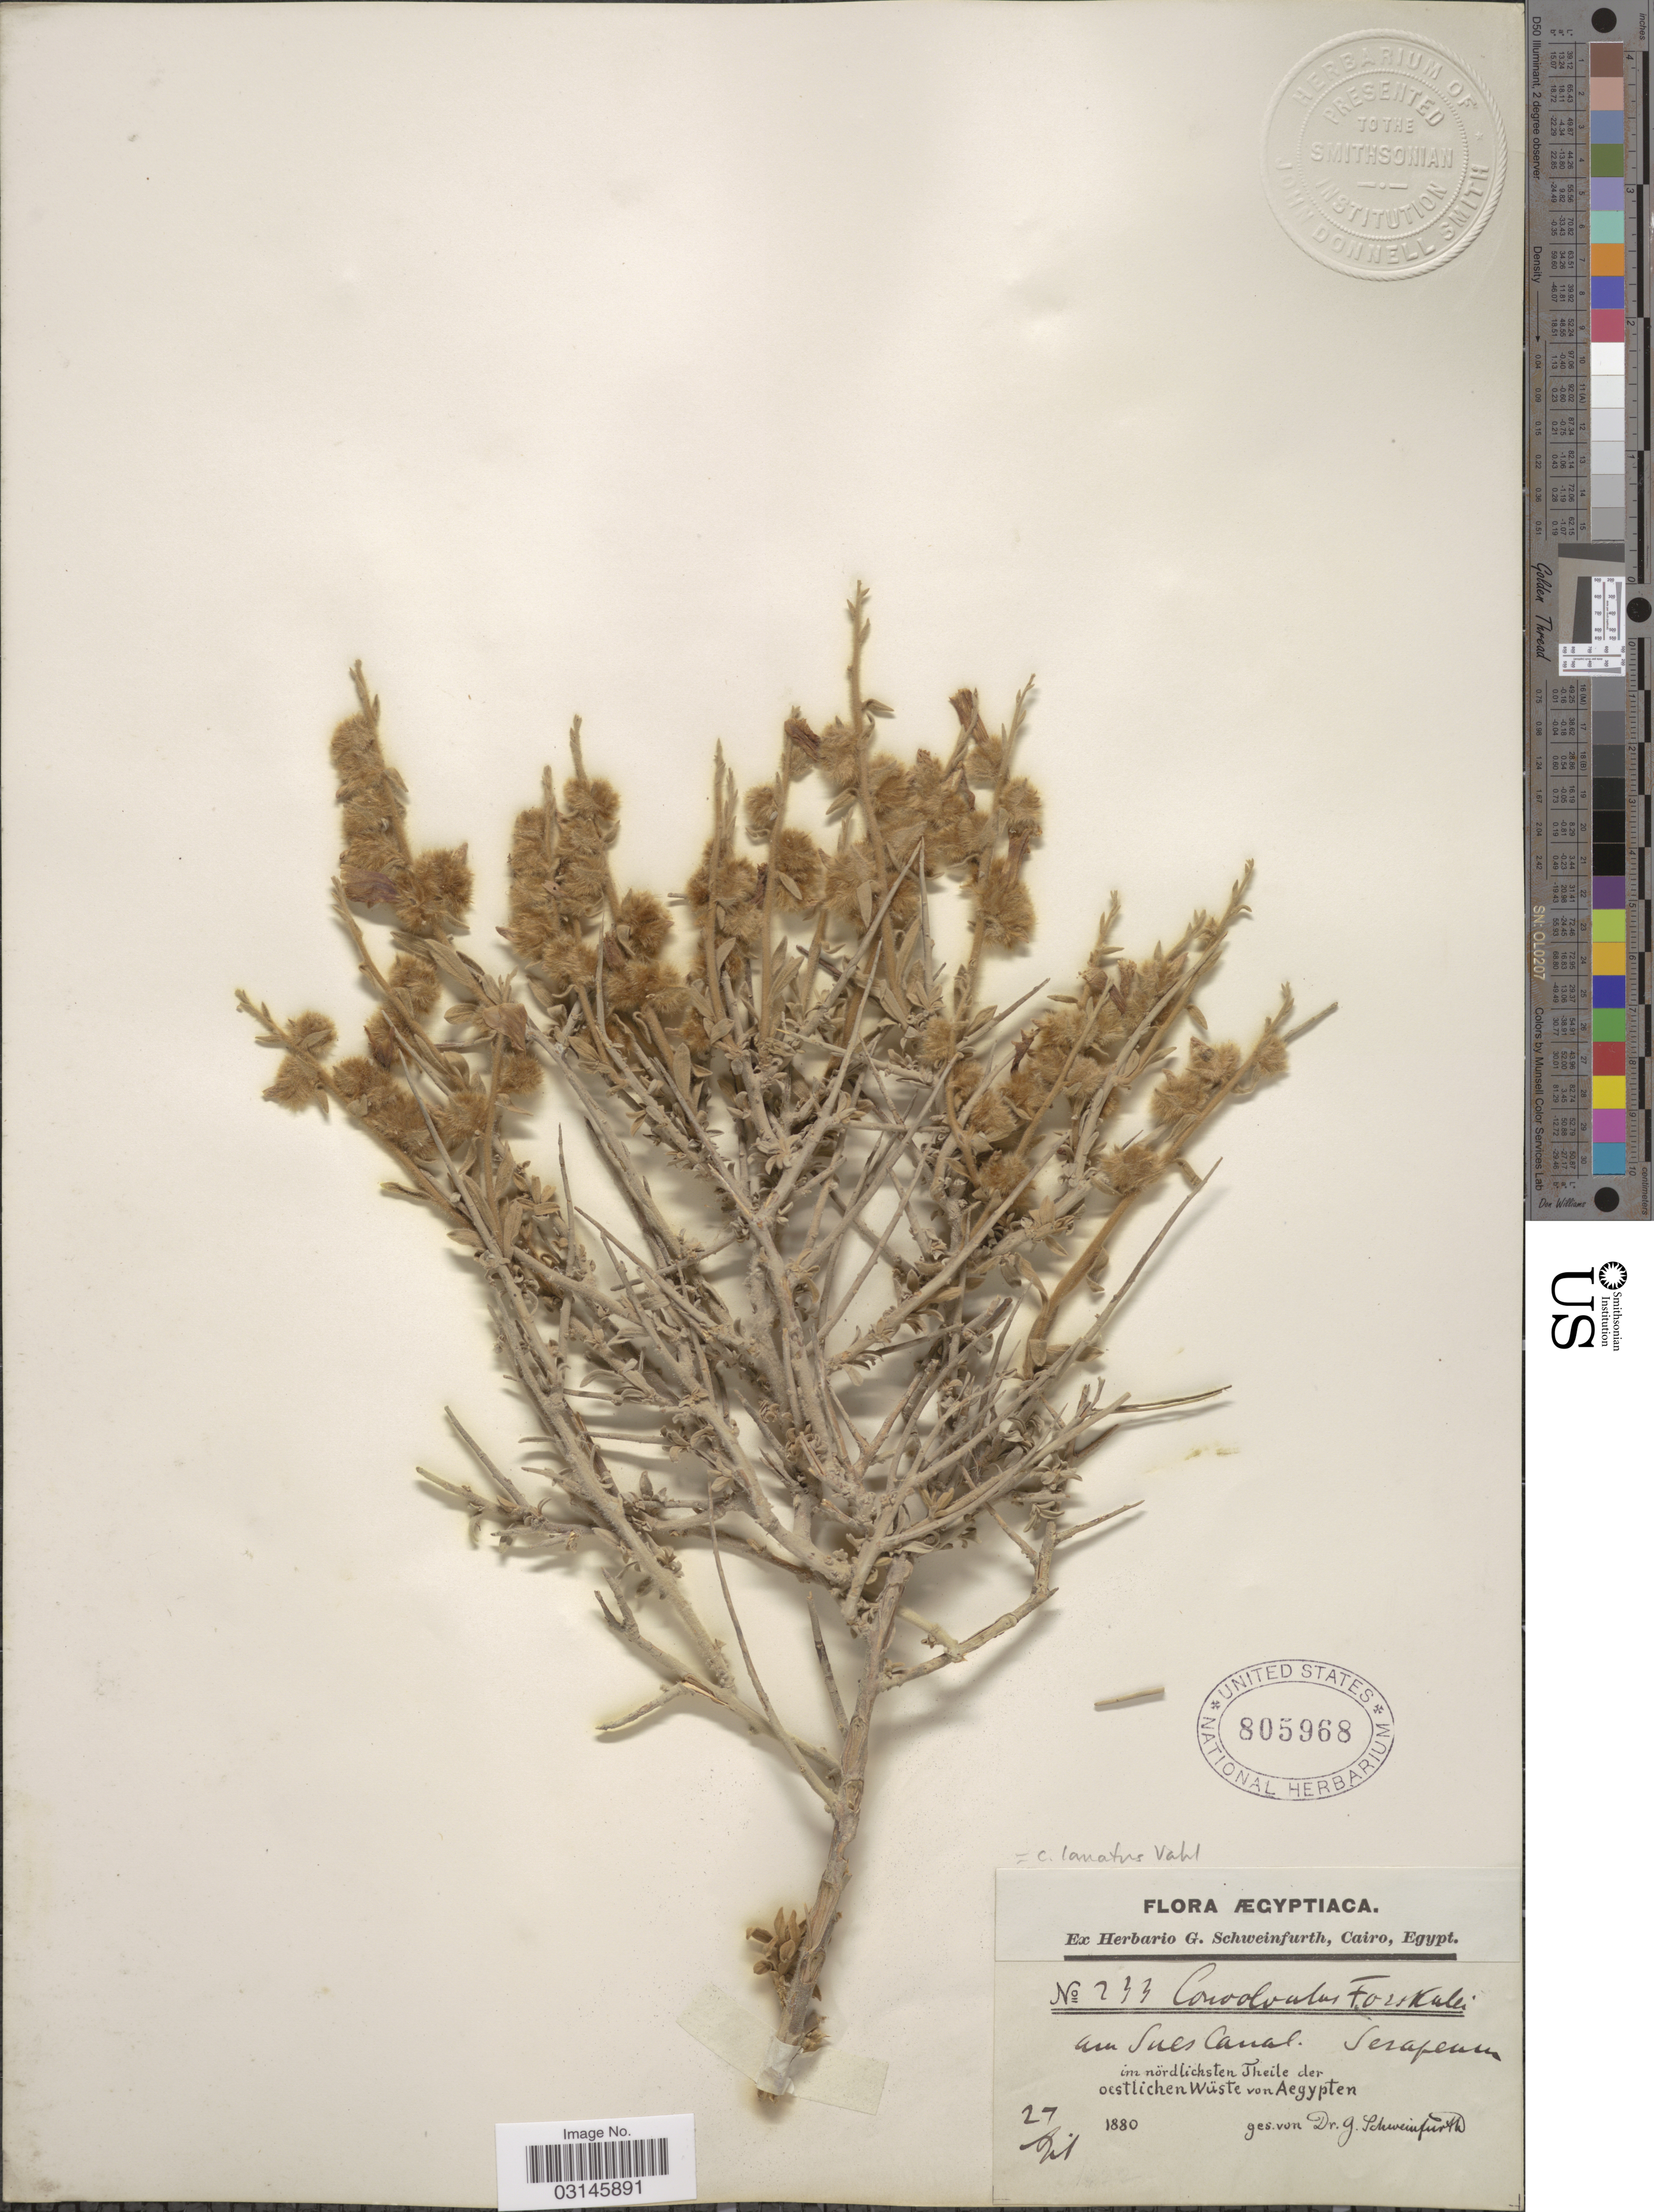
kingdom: Plantae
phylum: Tracheophyta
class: Magnoliopsida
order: Solanales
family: Convolvulaceae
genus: Convolvulus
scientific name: Convolvulus lanatus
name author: Vahl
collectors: G. A. Schweinfurth (herbarium)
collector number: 233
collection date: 1880-04-27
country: Egypt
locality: Am Sues Canal, im nördlichsten Theile der oestlichen Wüste von Aegypten.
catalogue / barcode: US 805968